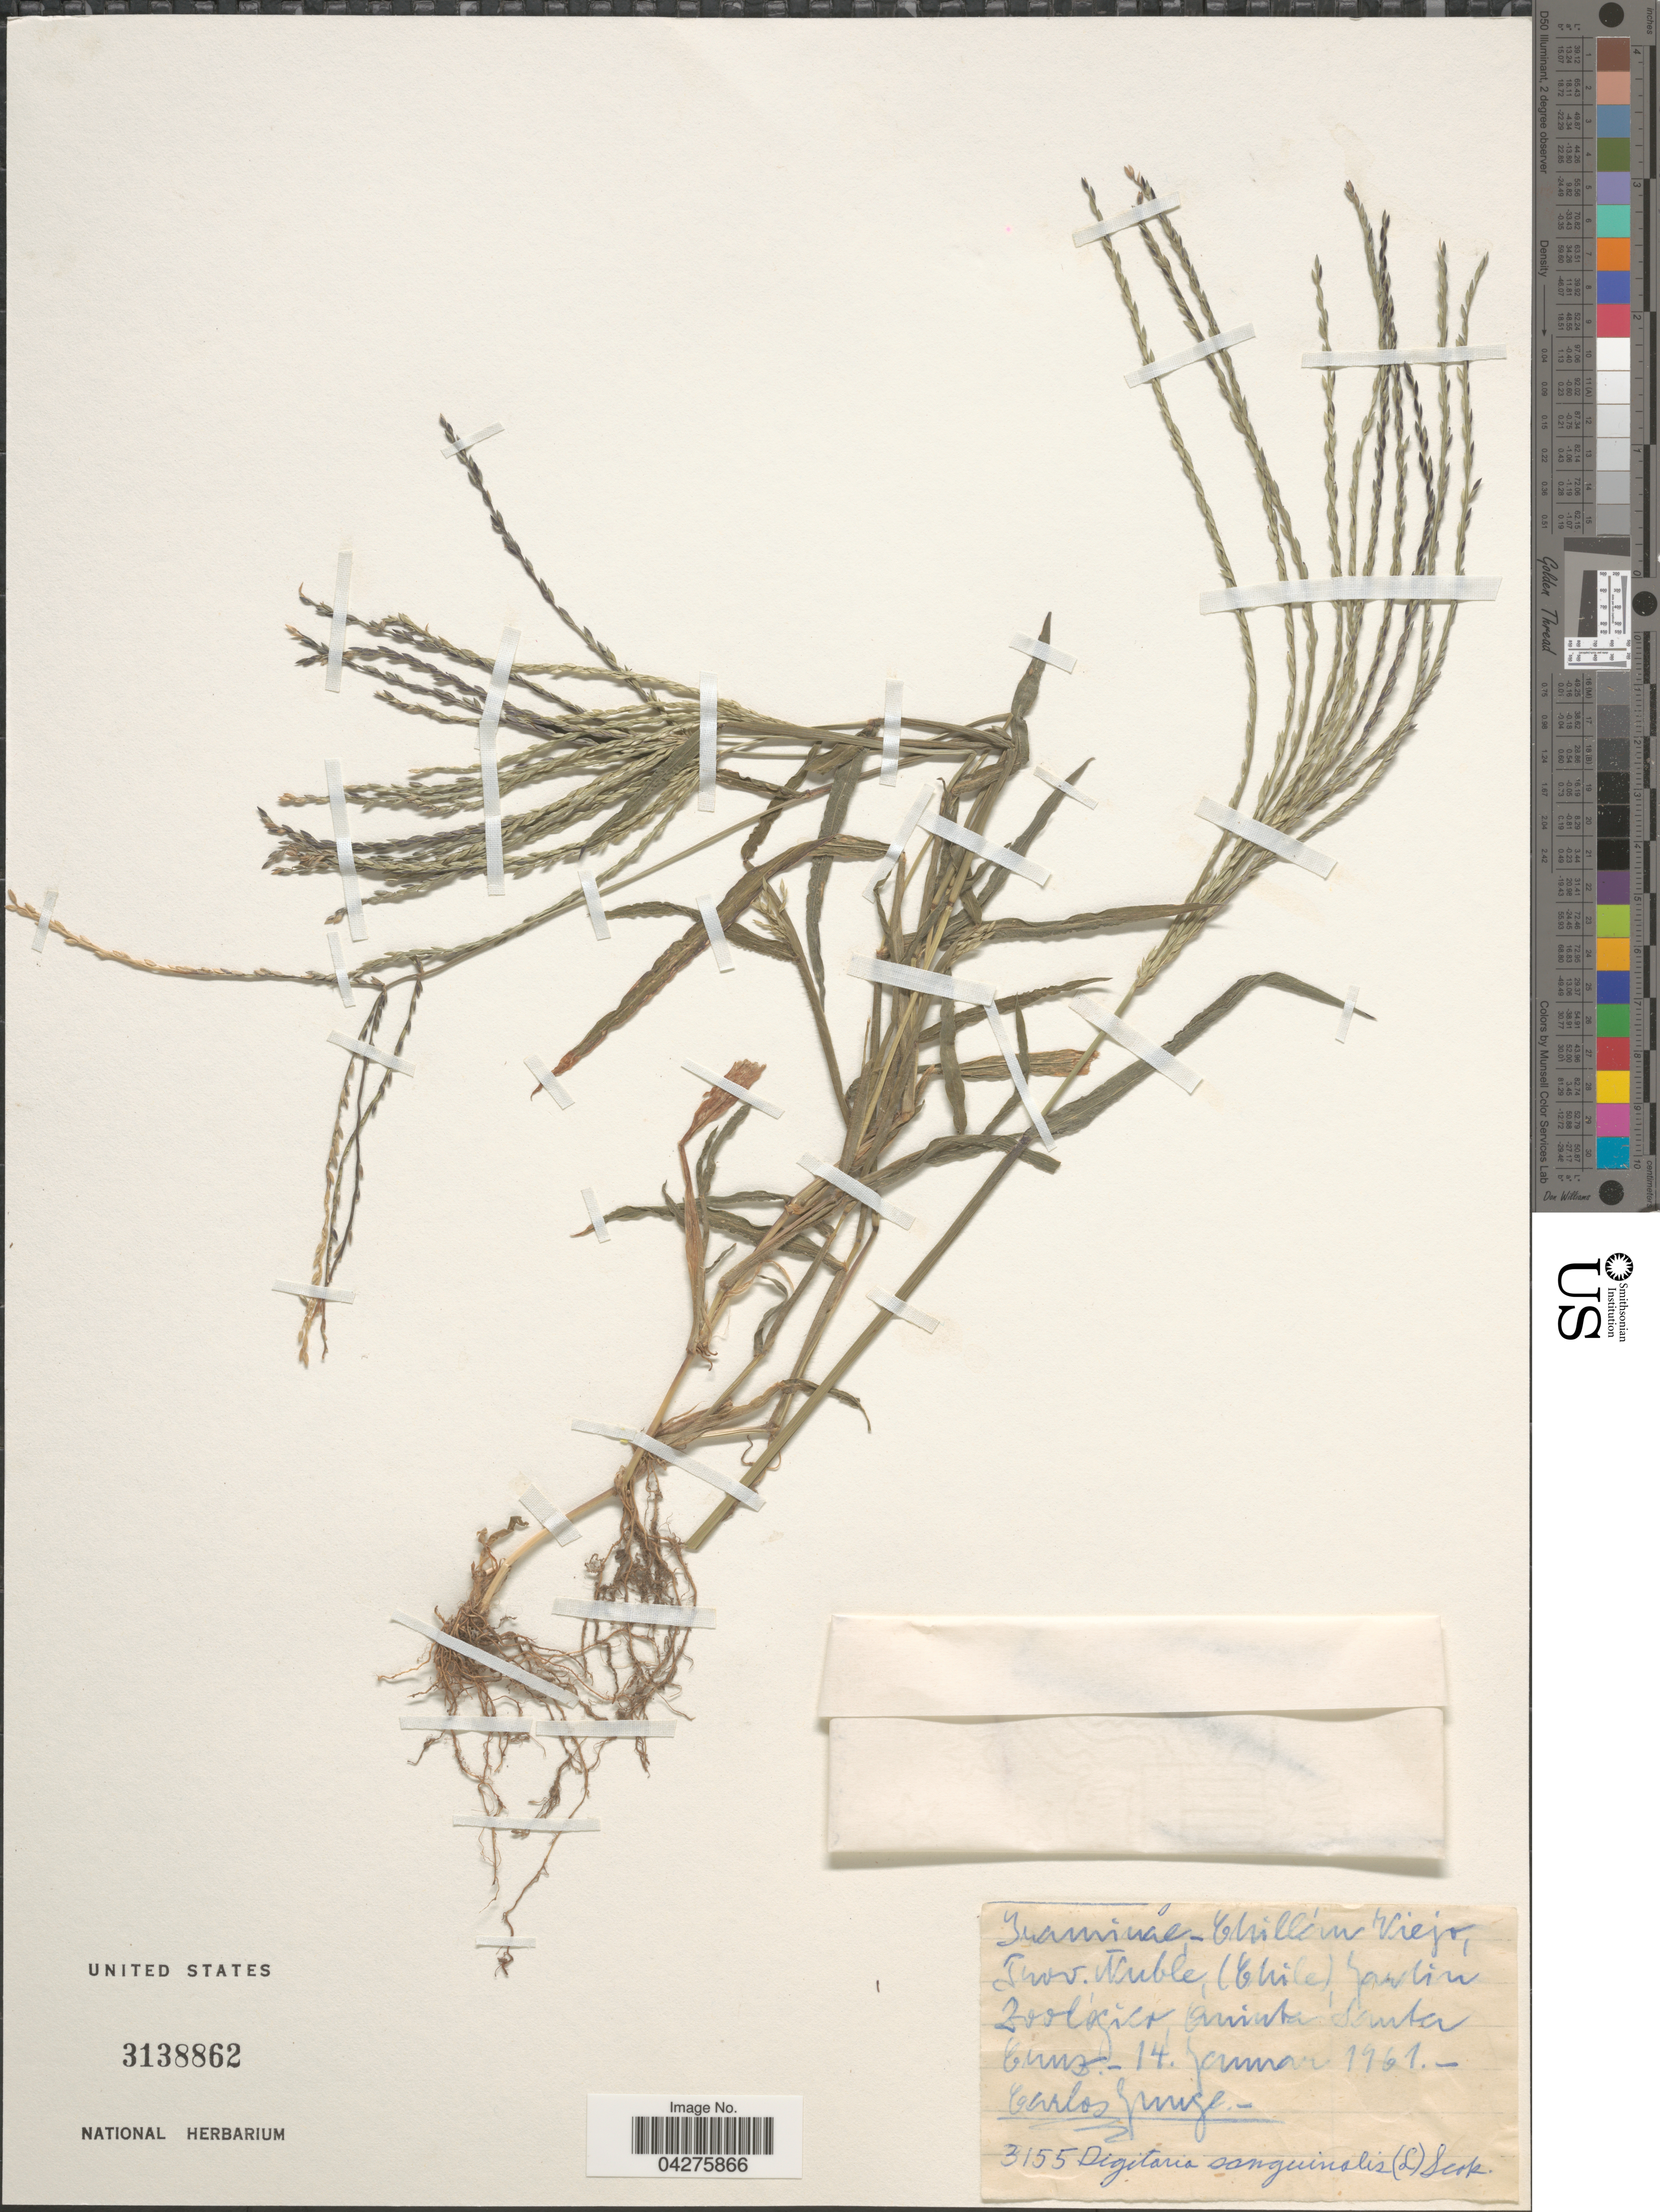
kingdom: Plantae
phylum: Tracheophyta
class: Liliopsida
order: Poales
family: Poaceae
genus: Digitaria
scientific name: Digitaria sanguinalis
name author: (L.) Scop.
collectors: C. Junge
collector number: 3155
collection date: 1961-01-14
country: Chile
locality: Chillán Viejo, Prov. Nuble, Jardin Zoológico Quinta Santa Cruz.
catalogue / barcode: US 3138862